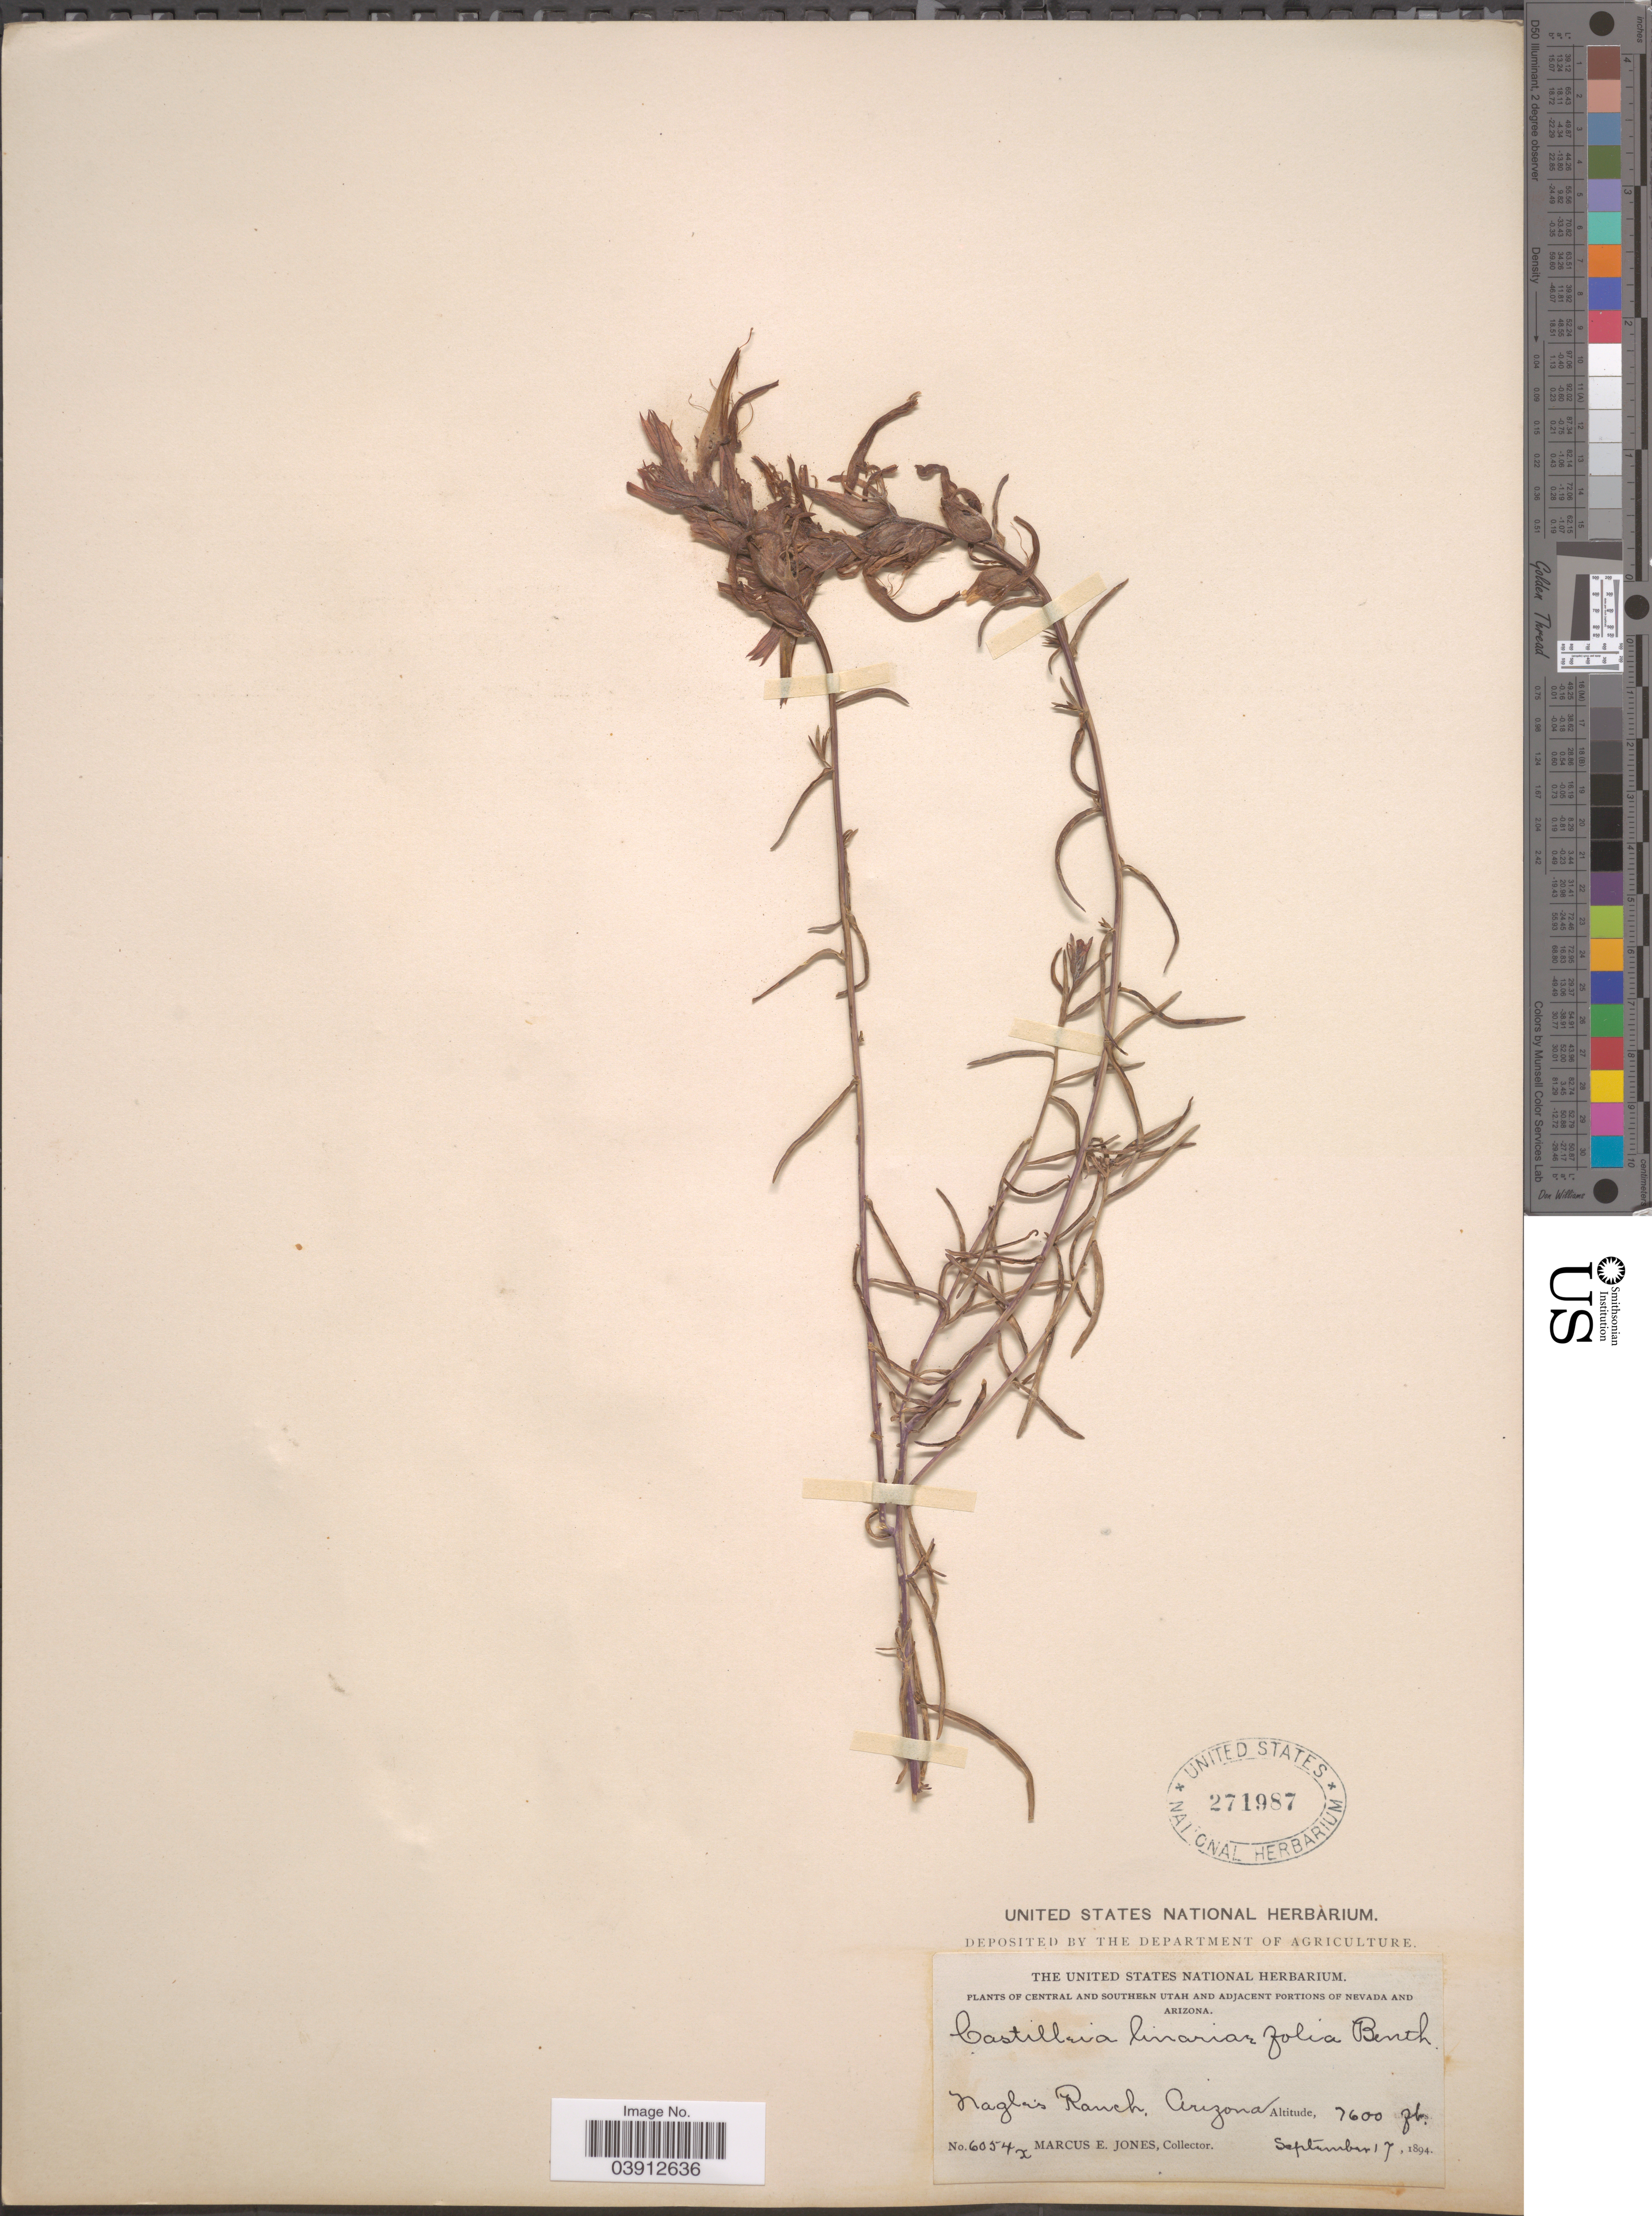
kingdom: Plantae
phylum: Tracheophyta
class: Magnoliopsida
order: Lamiales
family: Orobanchaceae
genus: Castilleja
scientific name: Castilleja linariifolia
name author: Benth.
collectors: M. E. Jones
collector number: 6054x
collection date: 1894-09-17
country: United States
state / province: Arizona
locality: Nagle's Ranch.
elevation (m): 2316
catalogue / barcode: US 271987